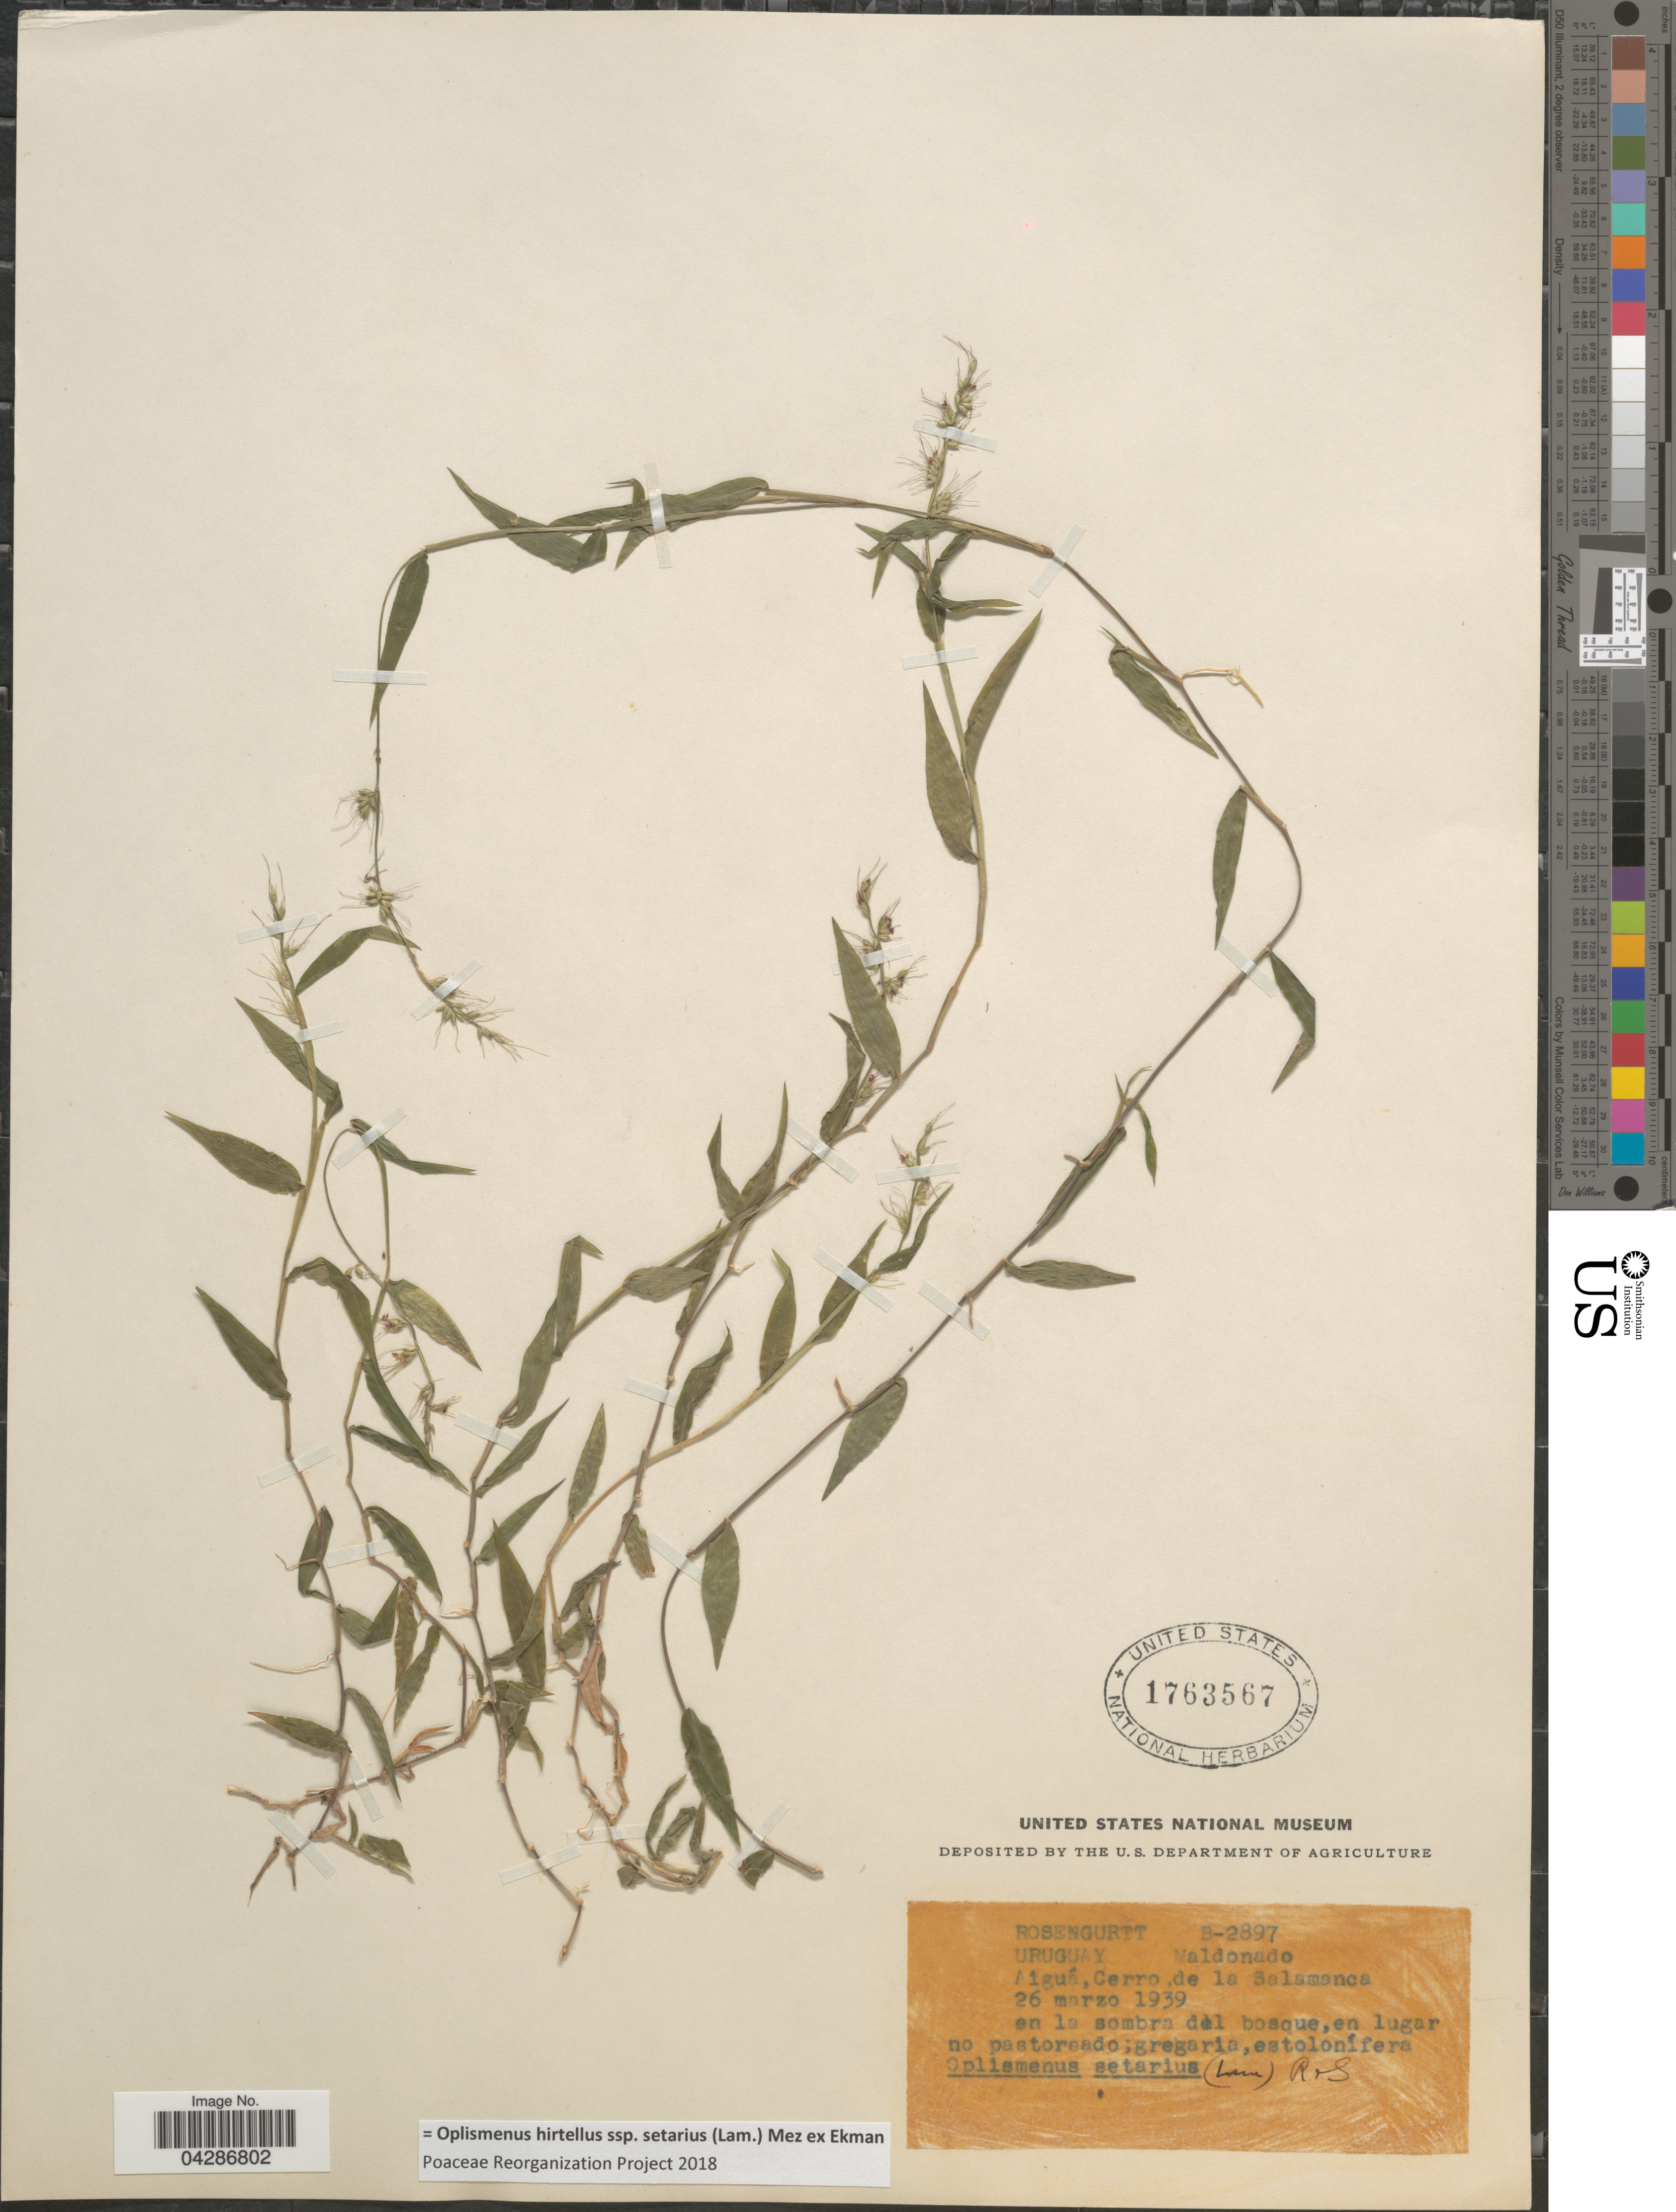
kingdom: Plantae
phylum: Tracheophyta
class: Liliopsida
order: Poales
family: Poaceae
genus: Oplismenus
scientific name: Oplismenus hirtellus subsp. setarius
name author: (Lam.) Mez ex Ekman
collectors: Rosengurtt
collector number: B-2897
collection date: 1939-03-26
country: Uruguay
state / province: Maldonado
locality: Aiguá, Cerro de la Salamanca.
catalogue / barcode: US 1763567